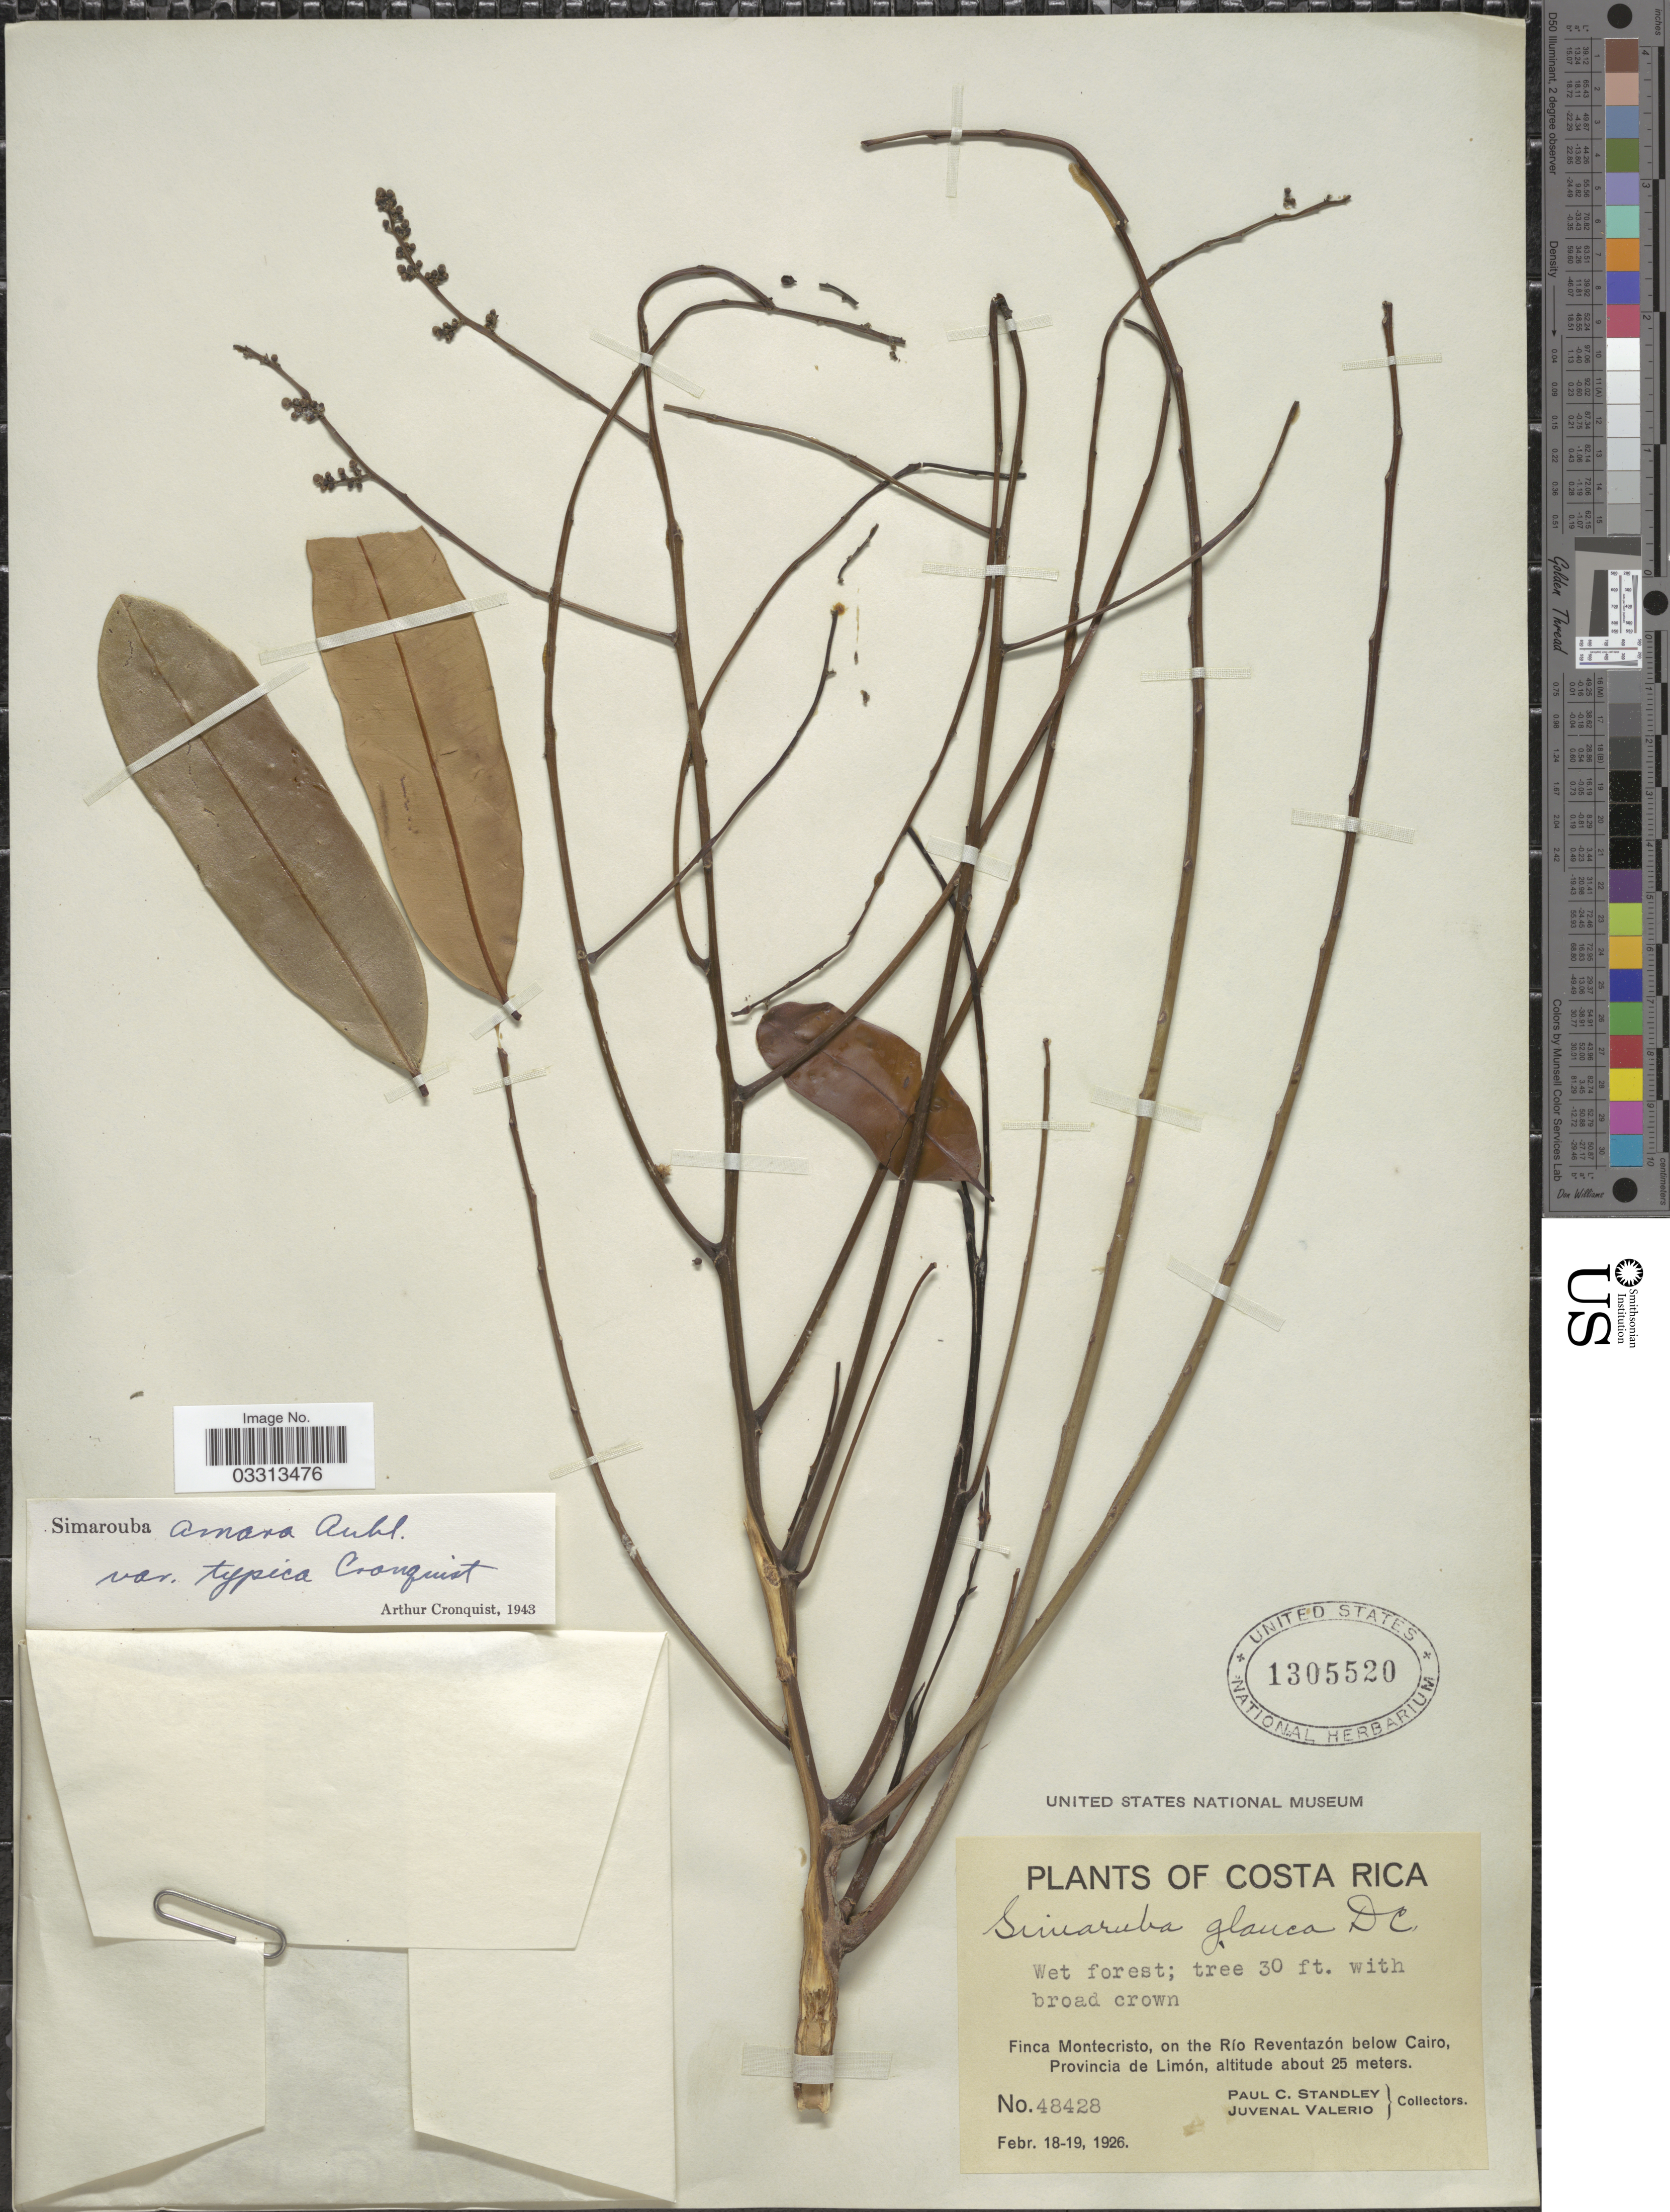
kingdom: Plantae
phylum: Tracheophyta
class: Magnoliopsida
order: Sapindales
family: Simaroubaceae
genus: Simarouba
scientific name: Simarouba amara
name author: Aubl.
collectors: P. C. Standley & J. Valerio R.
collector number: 48428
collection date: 1926-02-18/1926-02-19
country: Costa Rica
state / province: Limón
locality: Finca Montecristo, on the Rio Reventazón below Cairo.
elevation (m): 25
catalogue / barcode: US 1305520